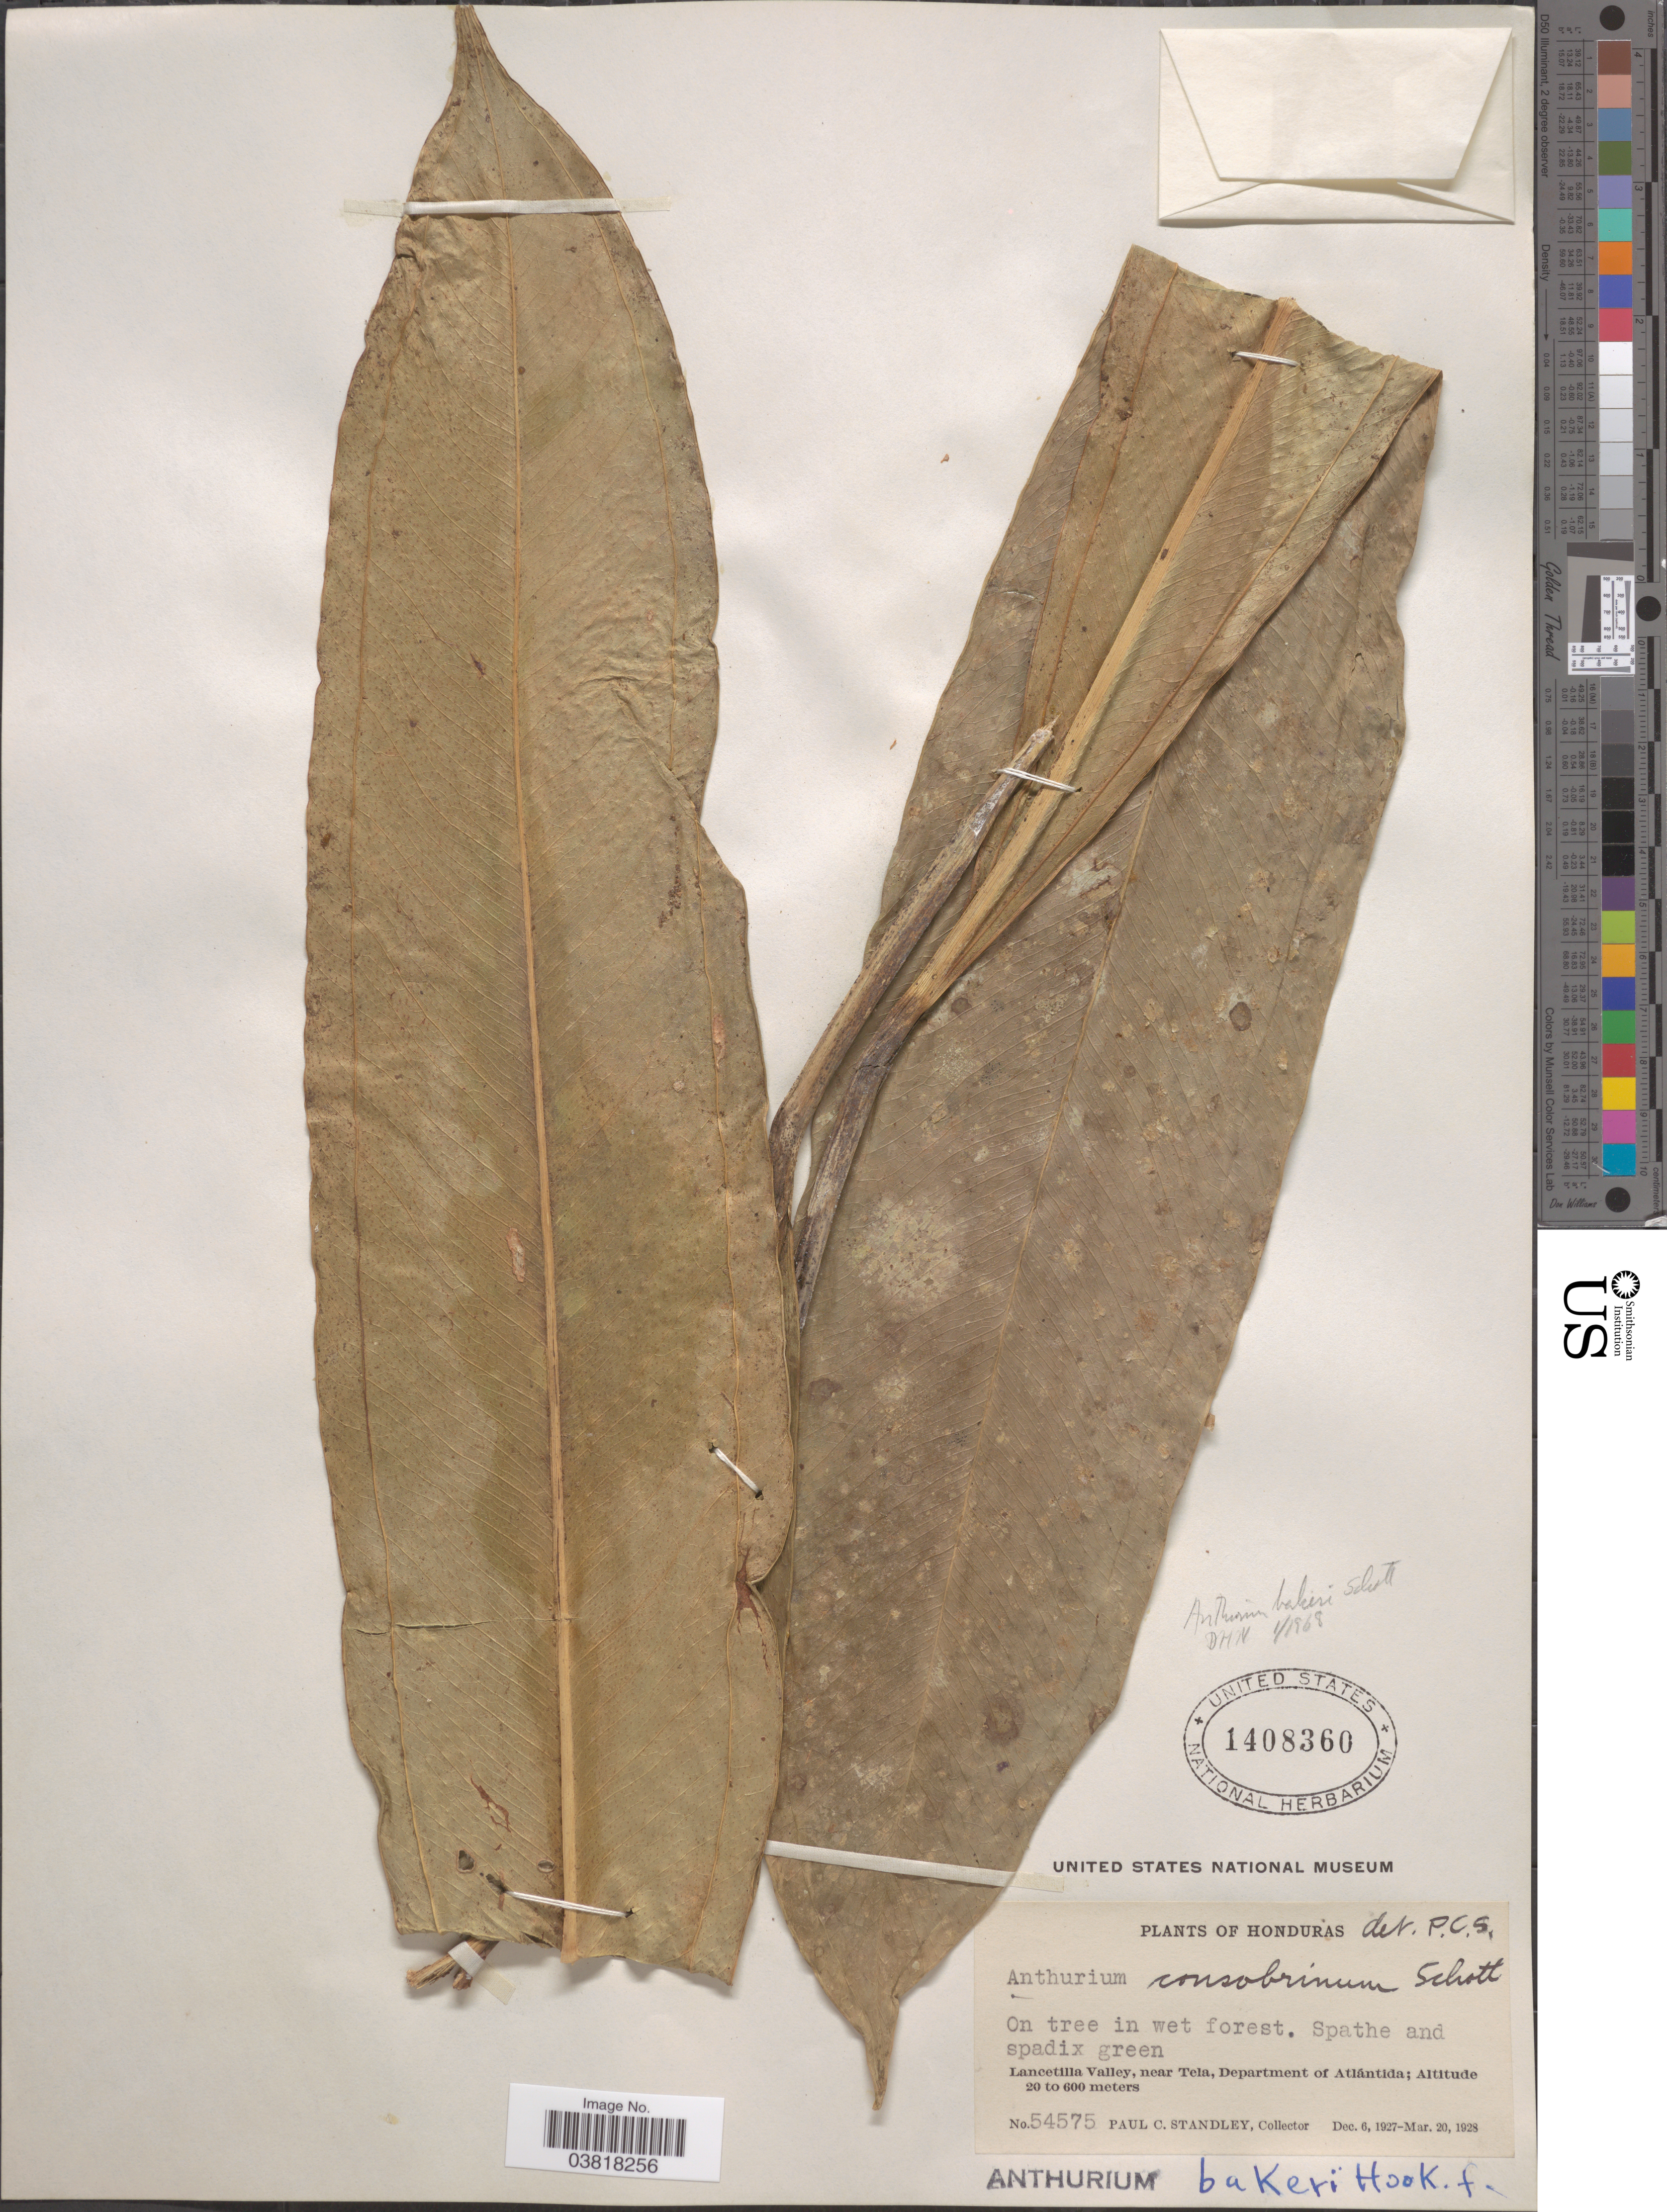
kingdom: Plantae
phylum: Tracheophyta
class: Liliopsida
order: Alismatales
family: Araceae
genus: Anthurium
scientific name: Anthurium bakeri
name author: Hook. f.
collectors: P. C. Standley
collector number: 54575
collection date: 1927-12-06/1928-03-20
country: Honduras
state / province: Atlantida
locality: Lancetilla Valley, near Tela, Department of Atlántida.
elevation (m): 20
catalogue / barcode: US 1408360